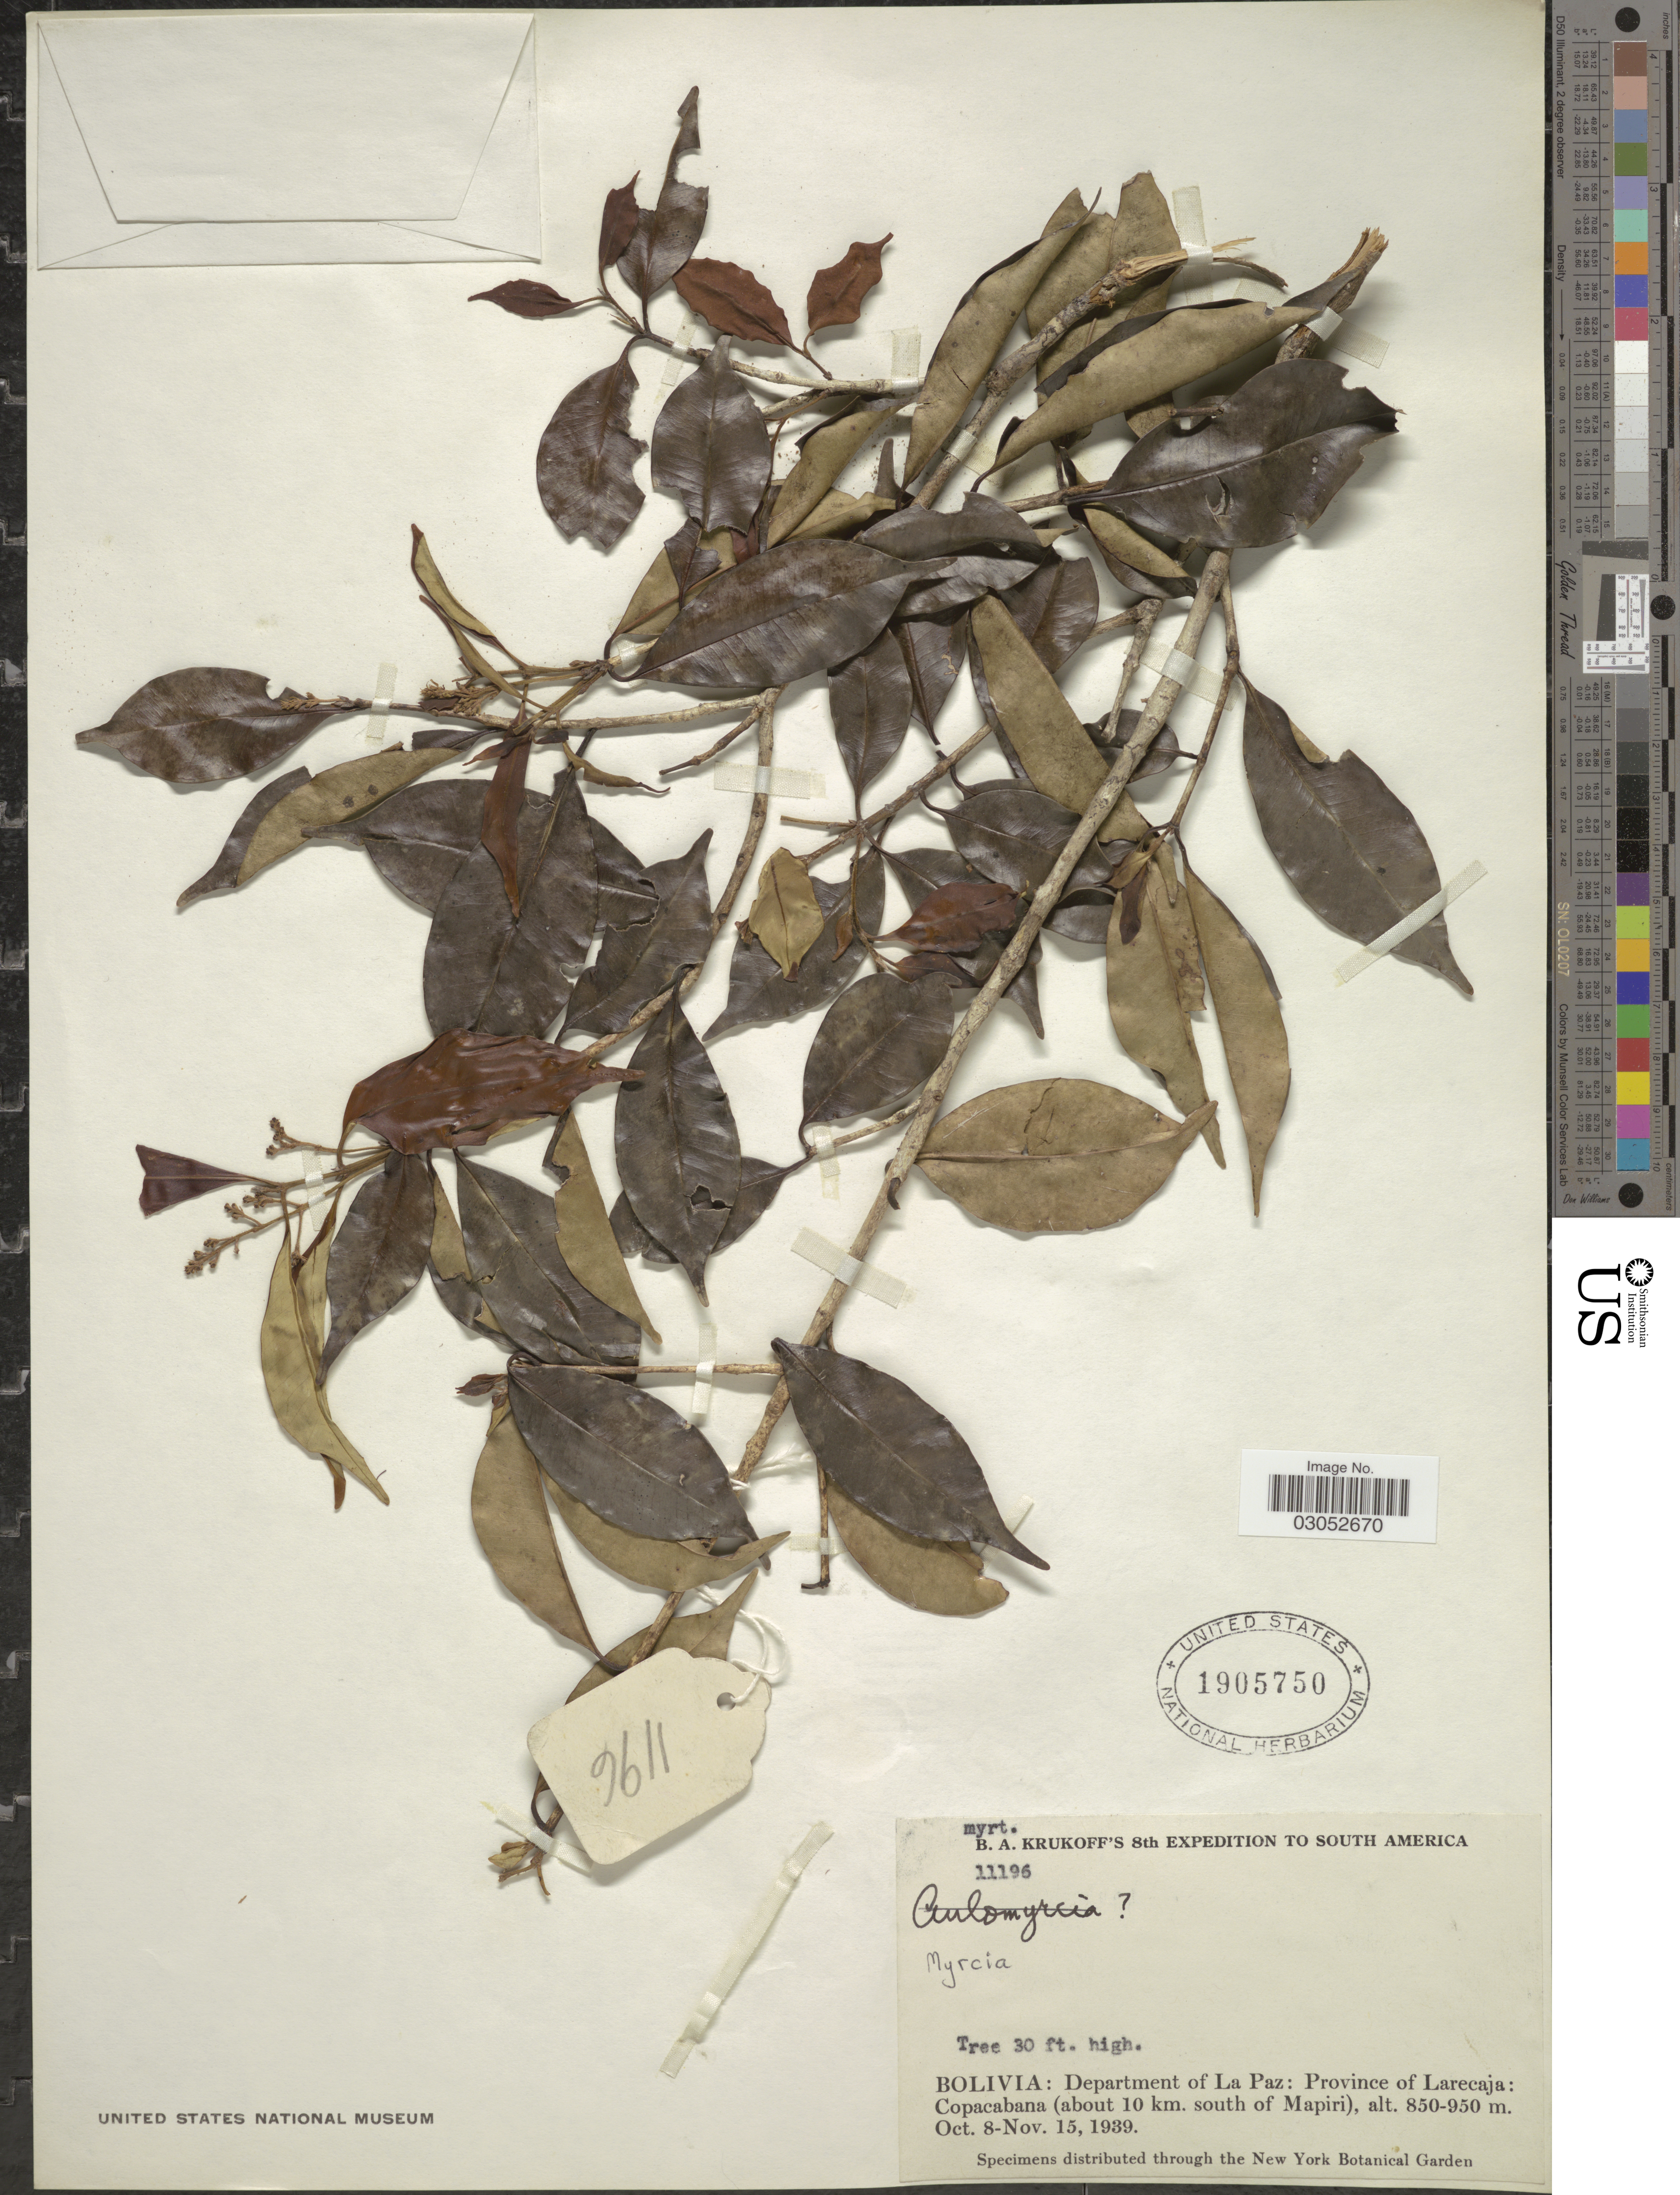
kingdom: Plantae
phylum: Tracheophyta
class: Magnoliopsida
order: Myrtales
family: Myrtaceae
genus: Myrcia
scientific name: Myrcia sp.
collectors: B. A. Krukoff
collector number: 11196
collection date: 1939-10-08/1939-11-15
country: Bolivia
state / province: La Paz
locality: Department of La Paz: Province of Larecaja: Copacabana (about 10 km. south of Mapiri).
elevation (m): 850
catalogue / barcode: US 1905750